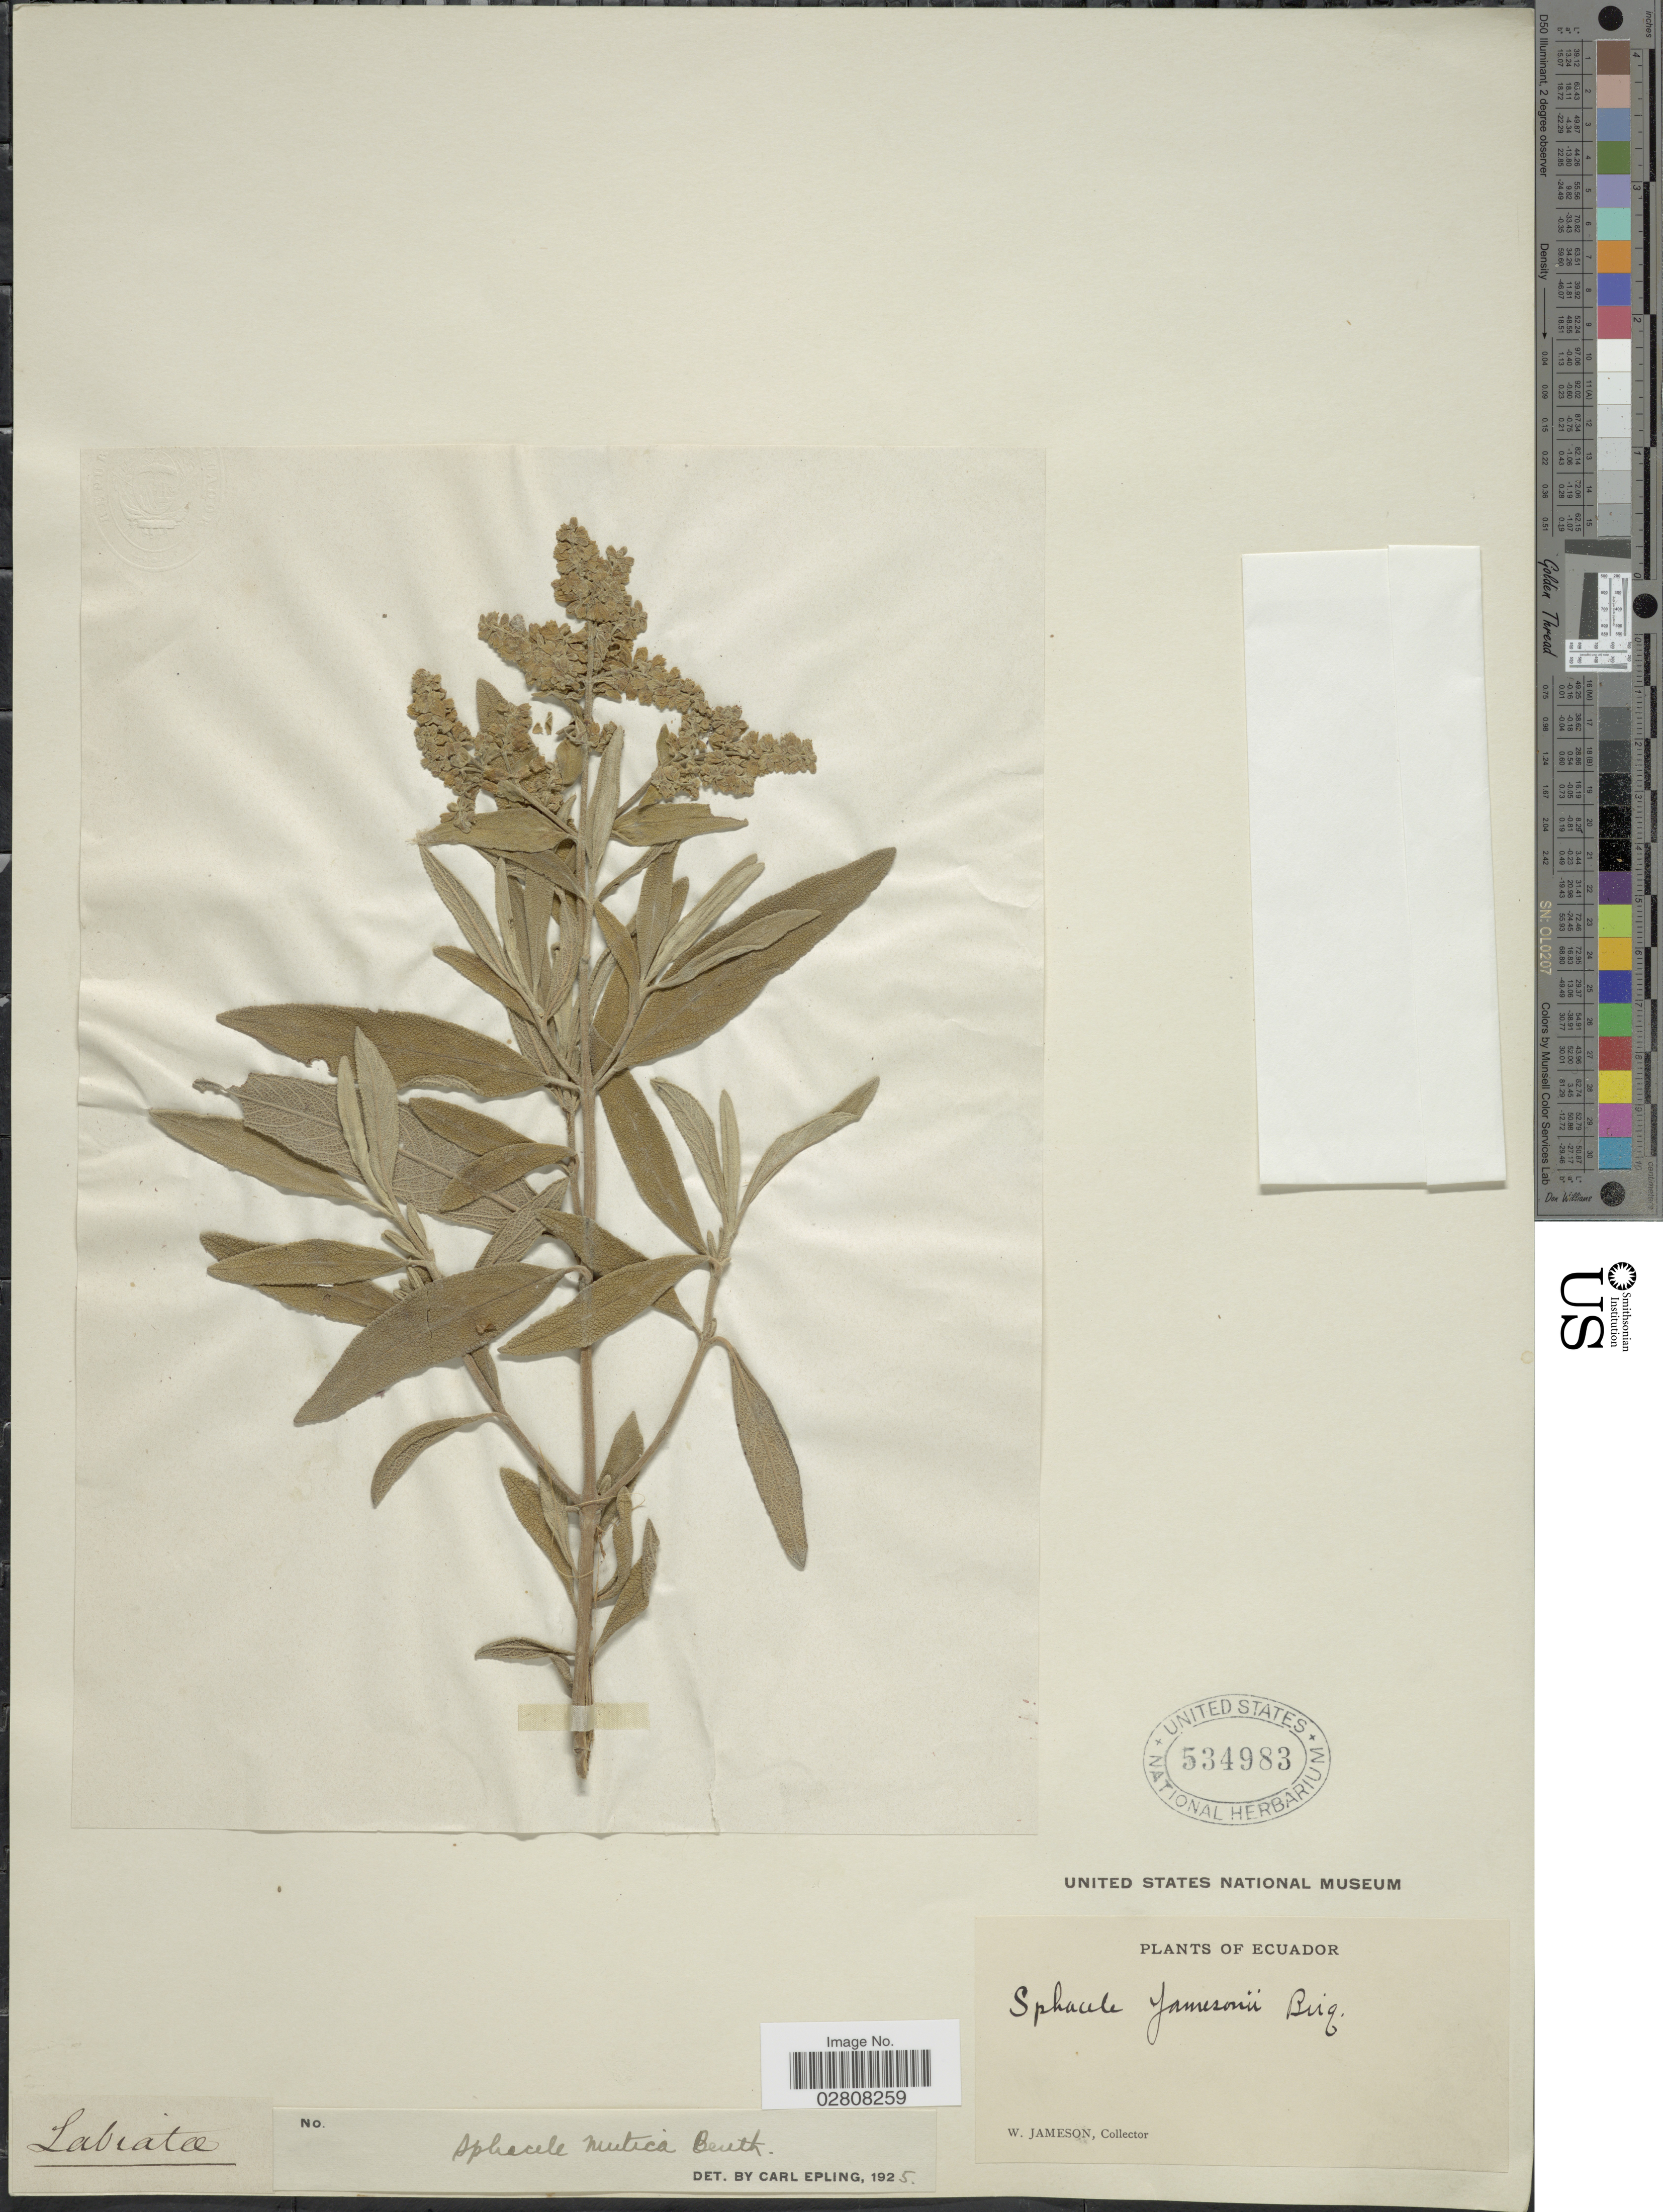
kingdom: Plantae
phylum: Tracheophyta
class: Magnoliopsida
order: Lamiales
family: Lamiaceae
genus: Lepechinia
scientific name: Lepechinia mutica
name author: (Benth.) Epling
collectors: W. Jameson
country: Ecuador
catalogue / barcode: US 534983